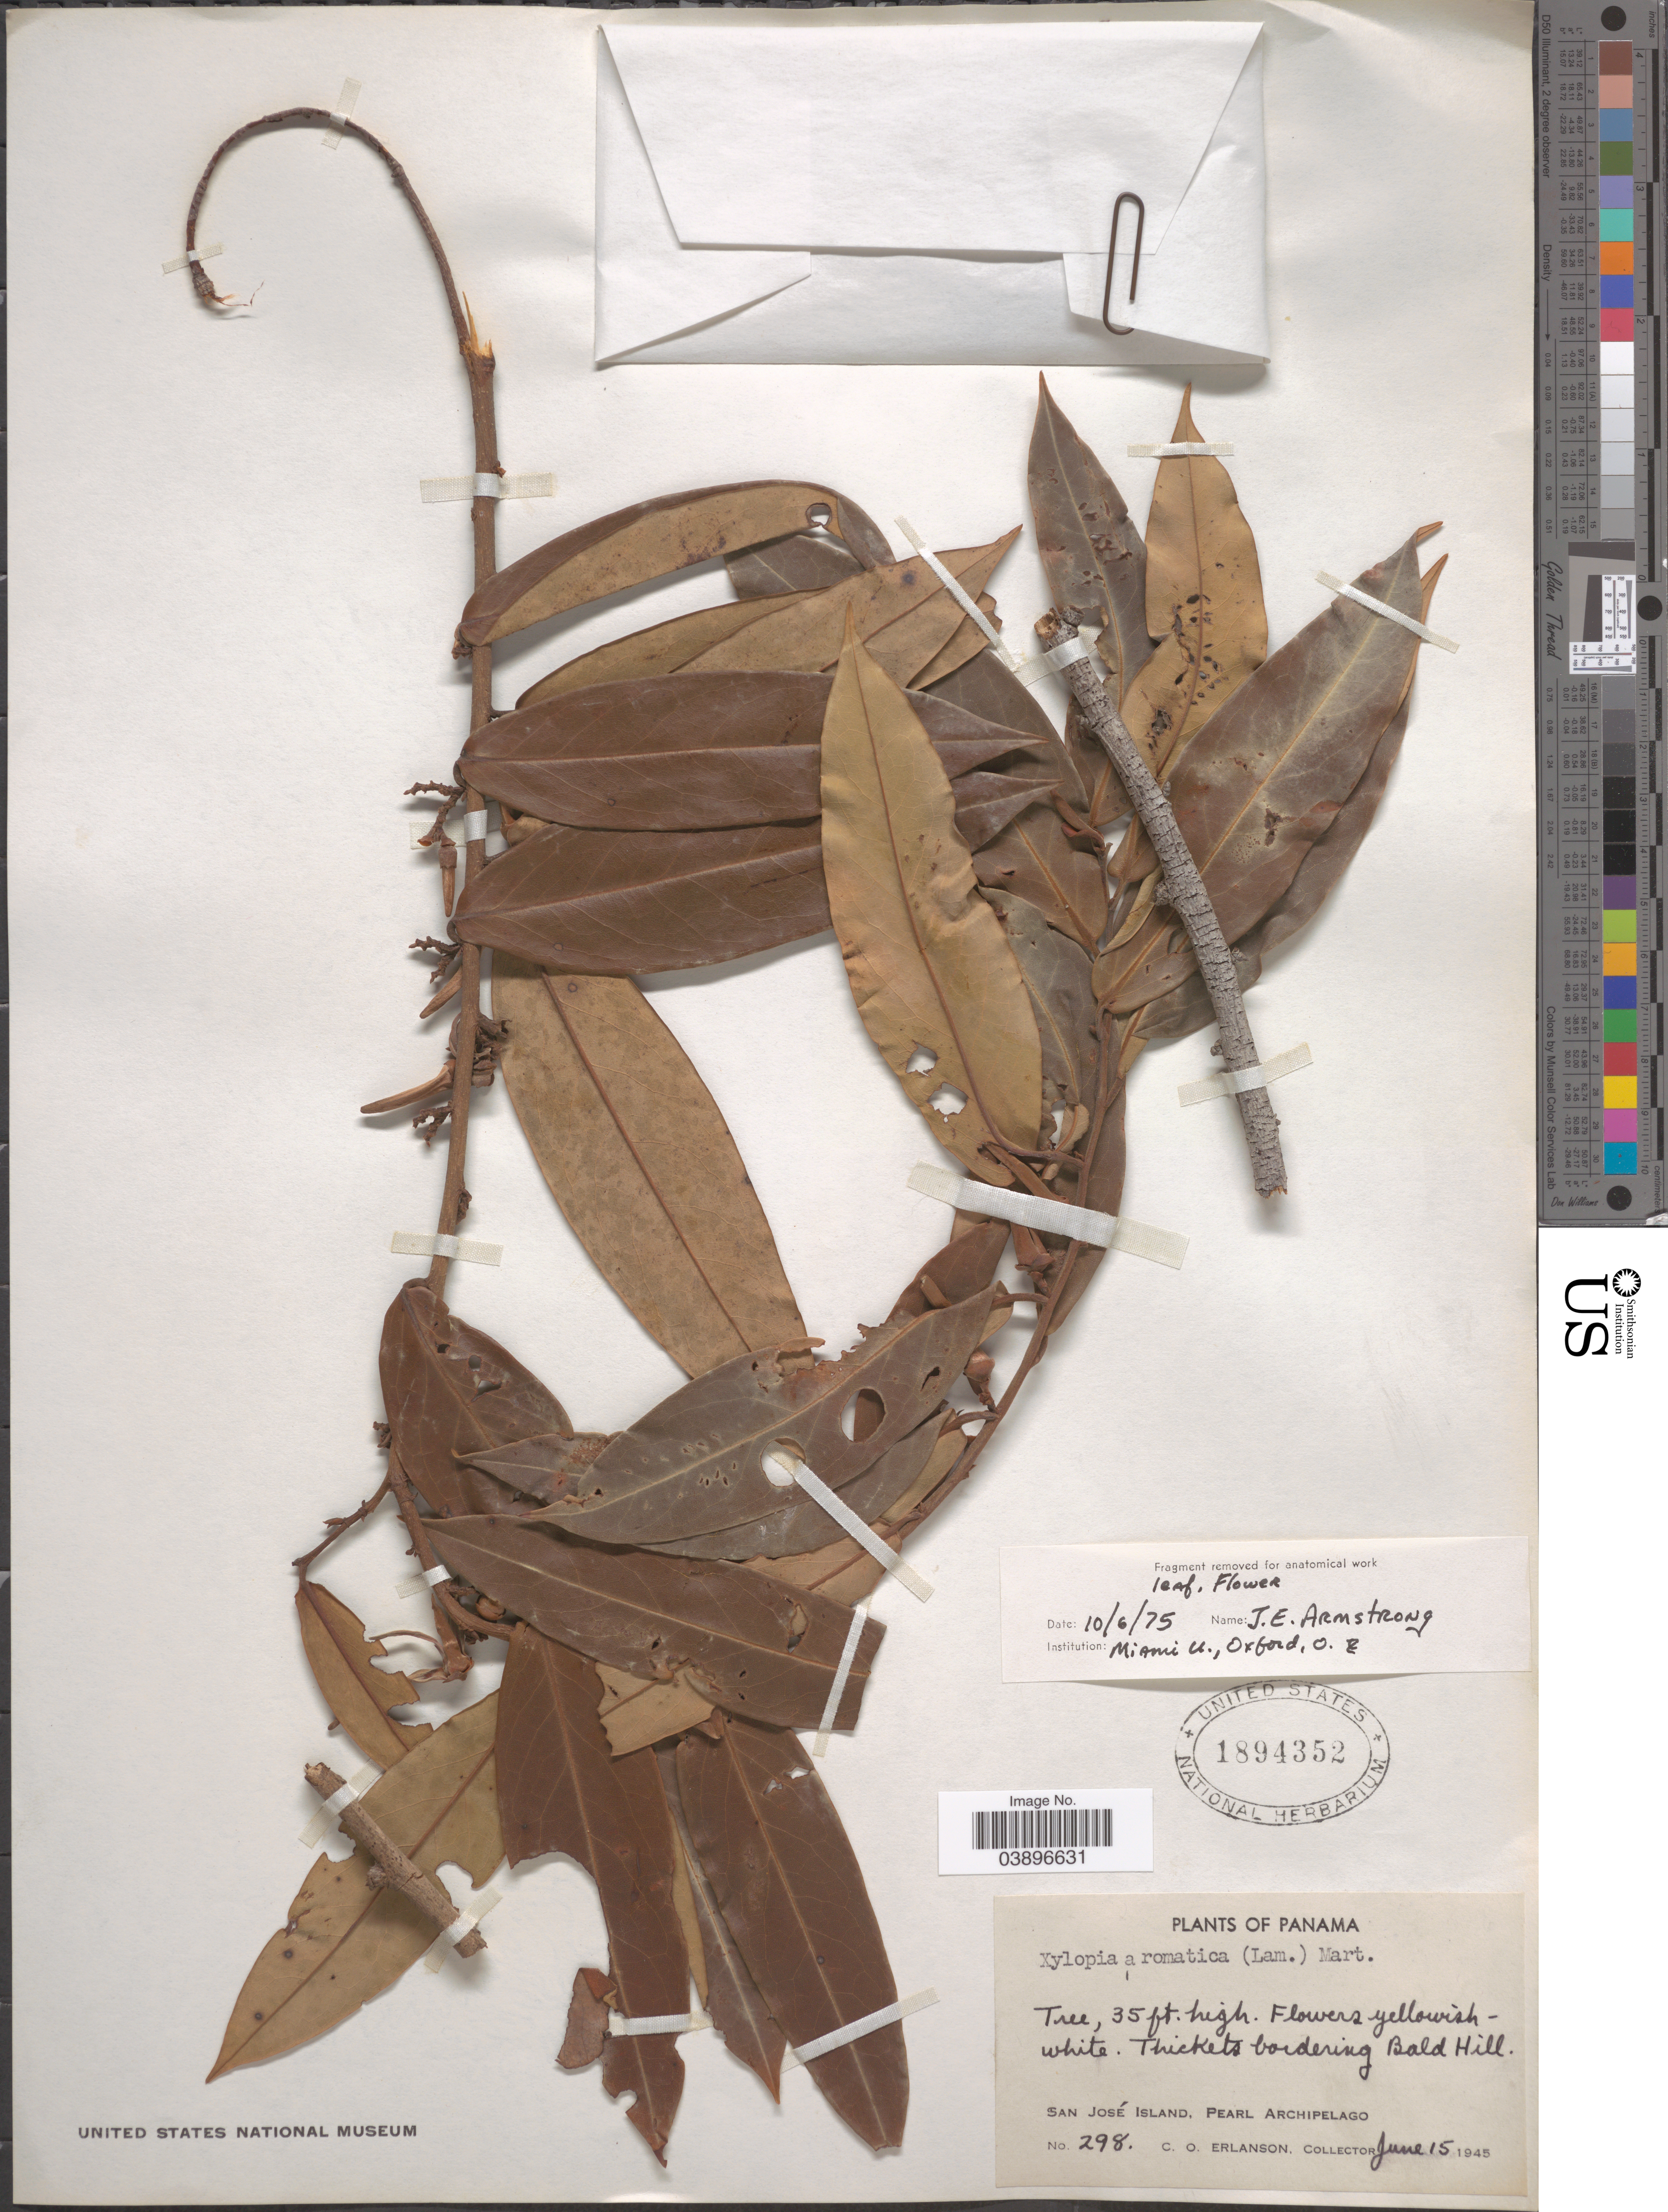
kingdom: Plantae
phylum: Tracheophyta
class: Magnoliopsida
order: Magnoliales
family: Annonaceae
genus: Xylopia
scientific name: Xylopia aromatica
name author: (Lam.) Mart.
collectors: C. O. Erlanson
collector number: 298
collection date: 1945-06-15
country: Panama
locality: Thickets bordering Bald Hill. San José Island, Pearl Archipelago.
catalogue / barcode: US 1894352